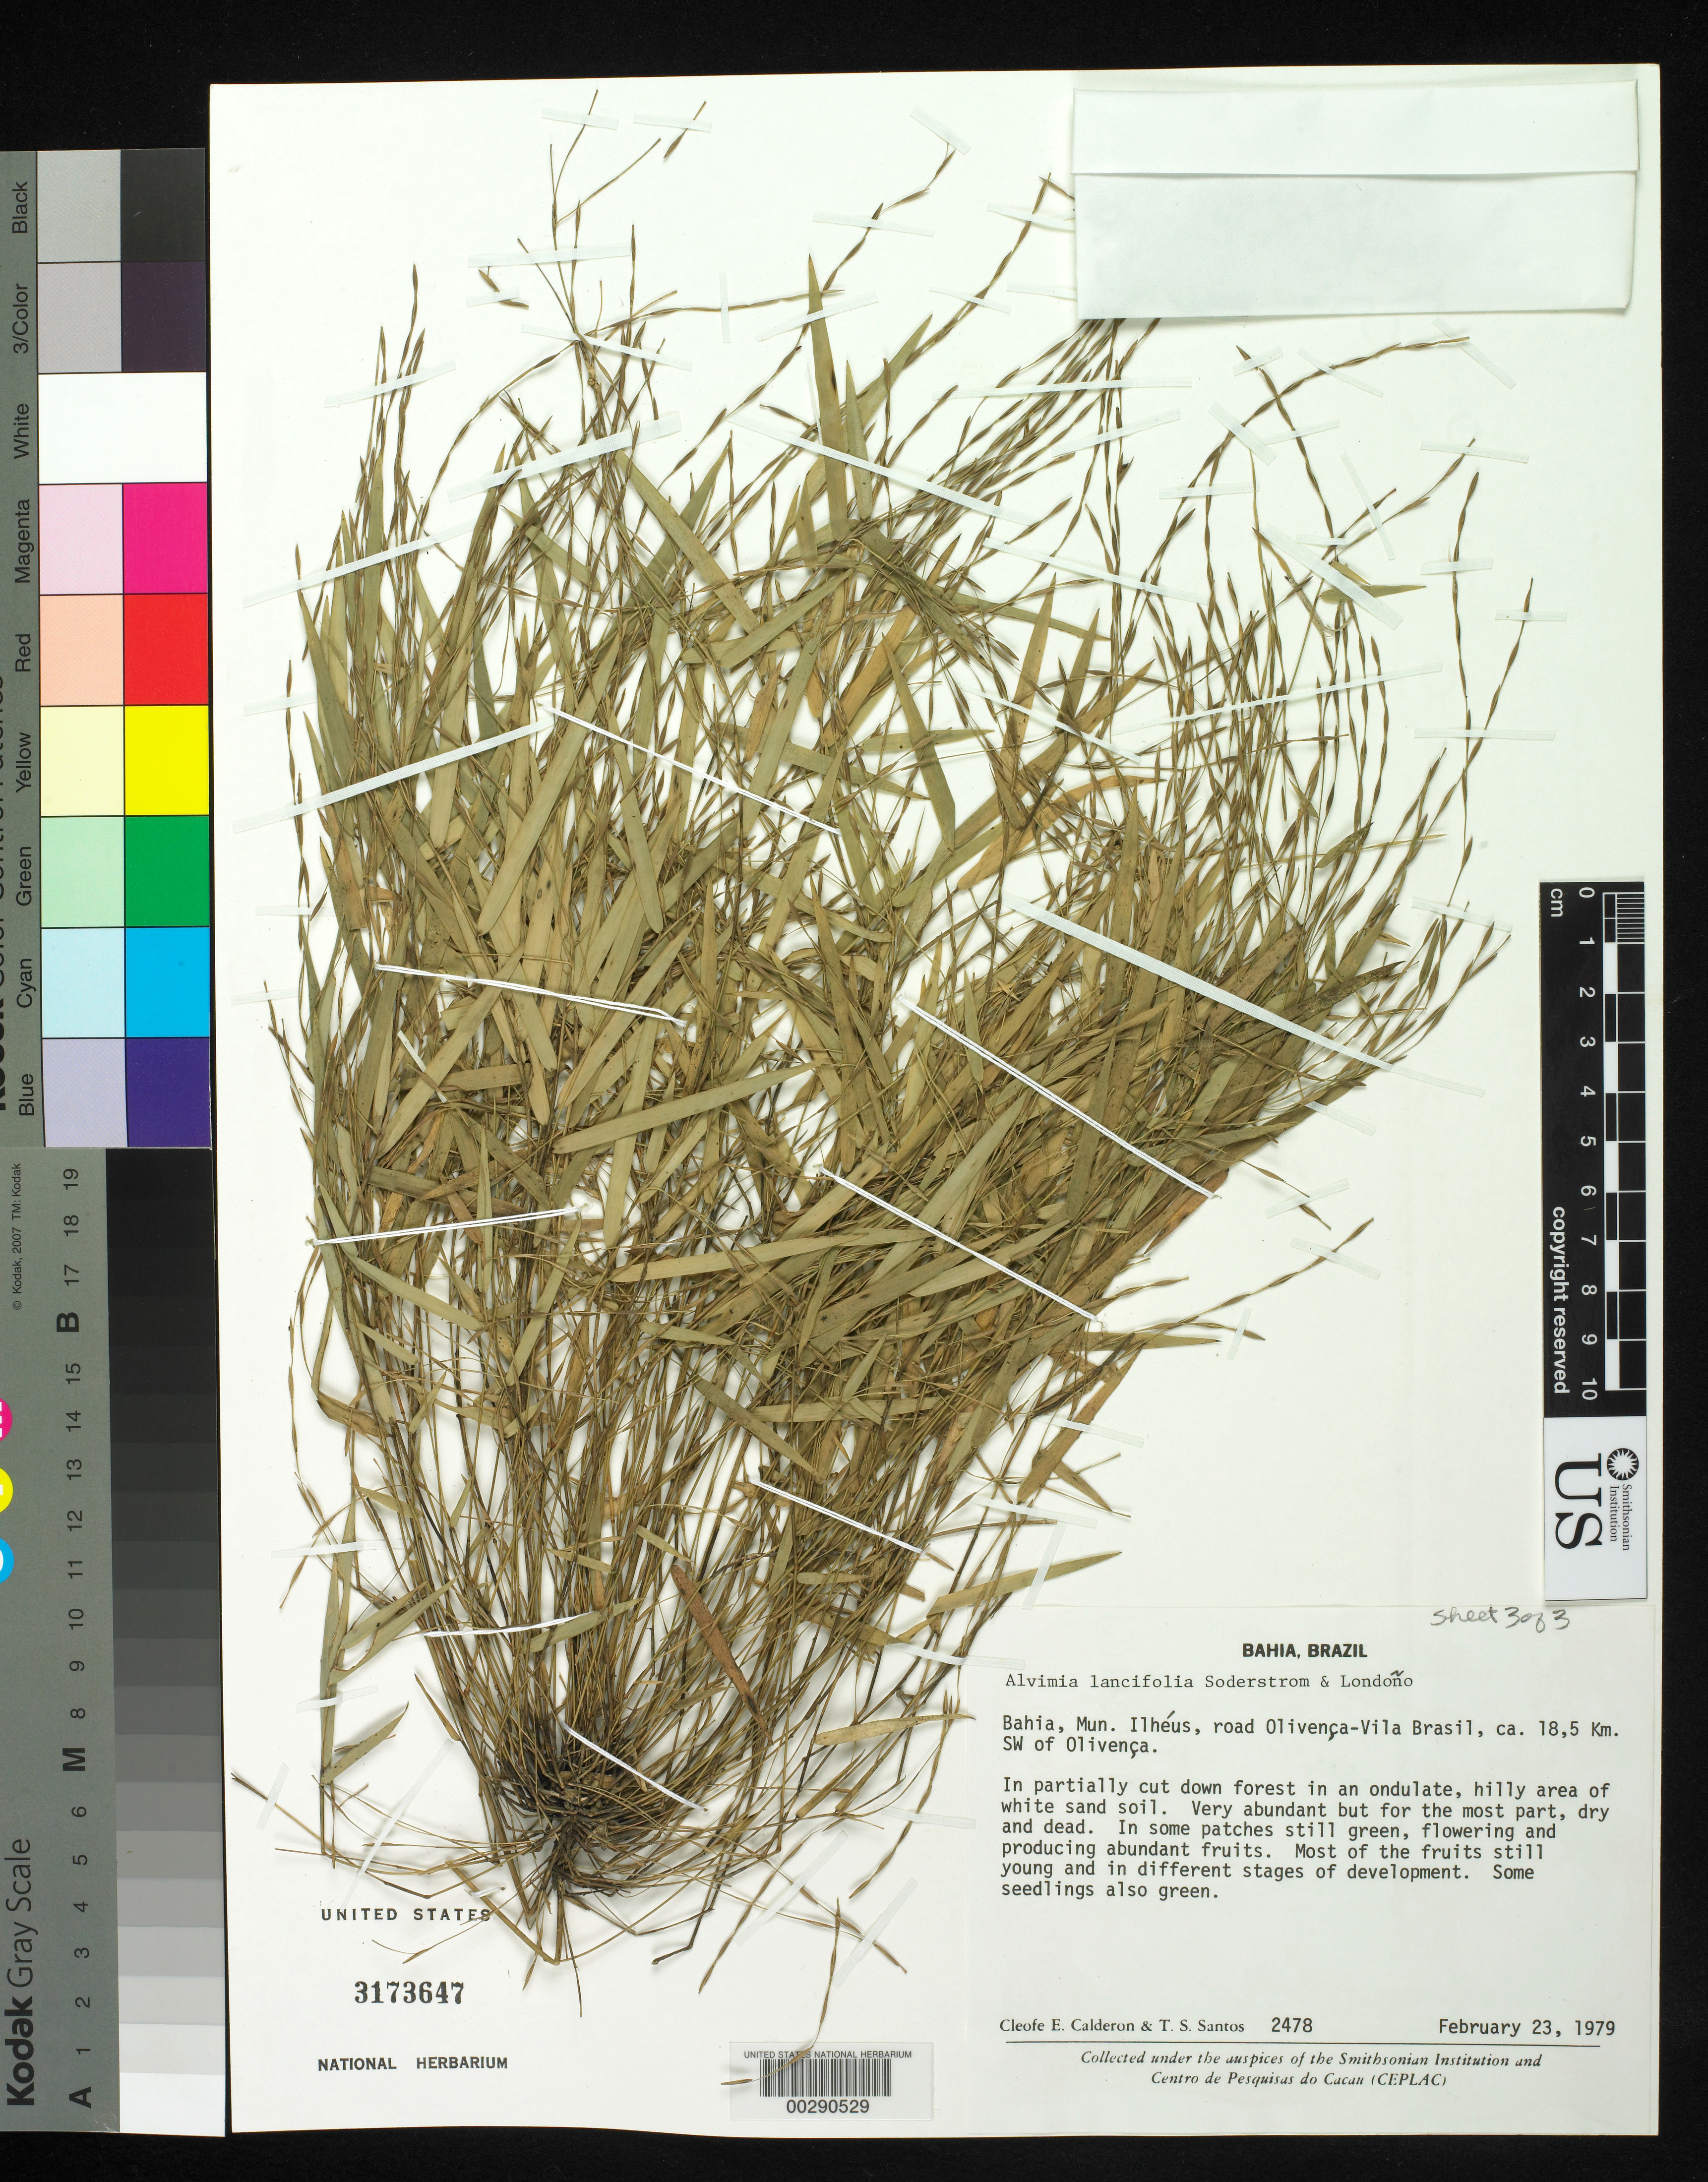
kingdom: Plantae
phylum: Tracheophyta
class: Liliopsida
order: Poales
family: Poaceae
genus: Alvimia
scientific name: Alvimia lancifolia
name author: Soderstr. & Londoño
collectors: C. E. Calderón & T. S. Santos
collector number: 2478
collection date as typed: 23 Feb 1979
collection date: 1979-02-23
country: Brazil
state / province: Bahia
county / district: Ilhéus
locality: Road olivenca-vila brasil, ca 18.5 km sw of olivenca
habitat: In partially cut down forestin an ondulate, hilly area of white sand soil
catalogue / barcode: US 3173647